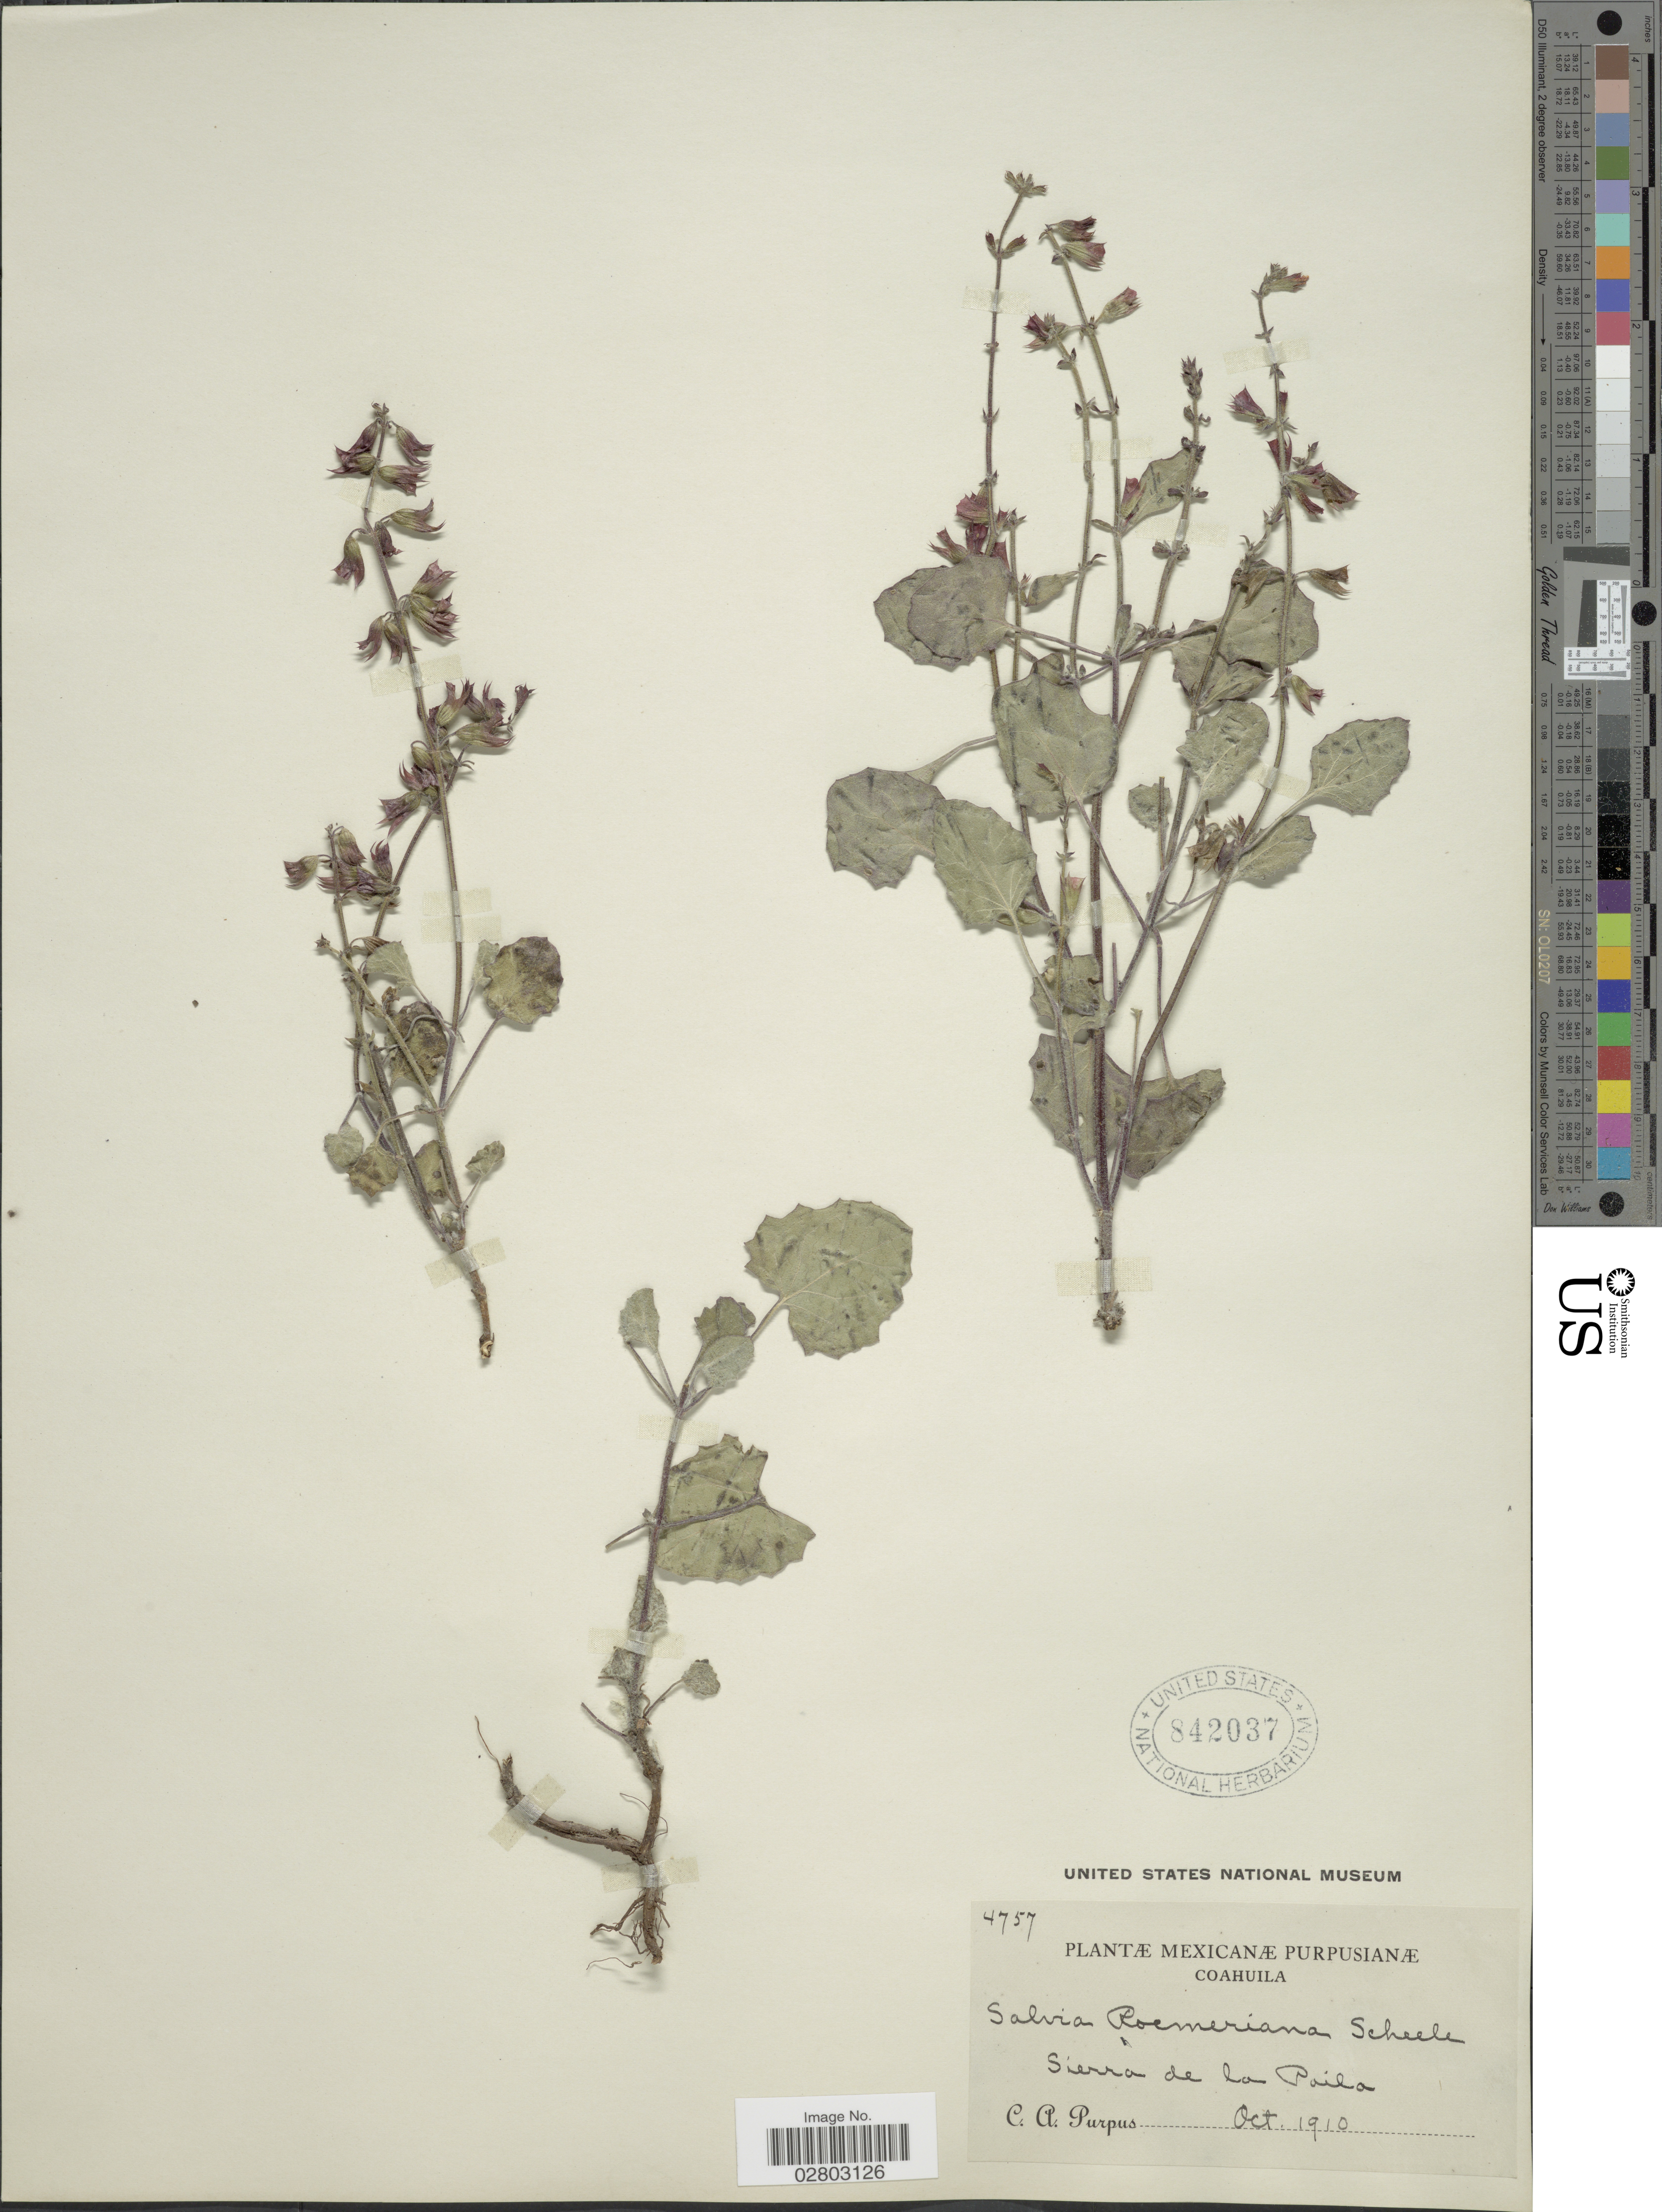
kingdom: Plantae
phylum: Tracheophyta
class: Magnoliopsida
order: Lamiales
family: Lamiaceae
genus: Salvia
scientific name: Salvia roemeriana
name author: Scheele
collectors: C. A. Purpus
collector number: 4757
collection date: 1910-10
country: Mexico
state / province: Coahuila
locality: Sierra de la Paila.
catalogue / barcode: US 842037